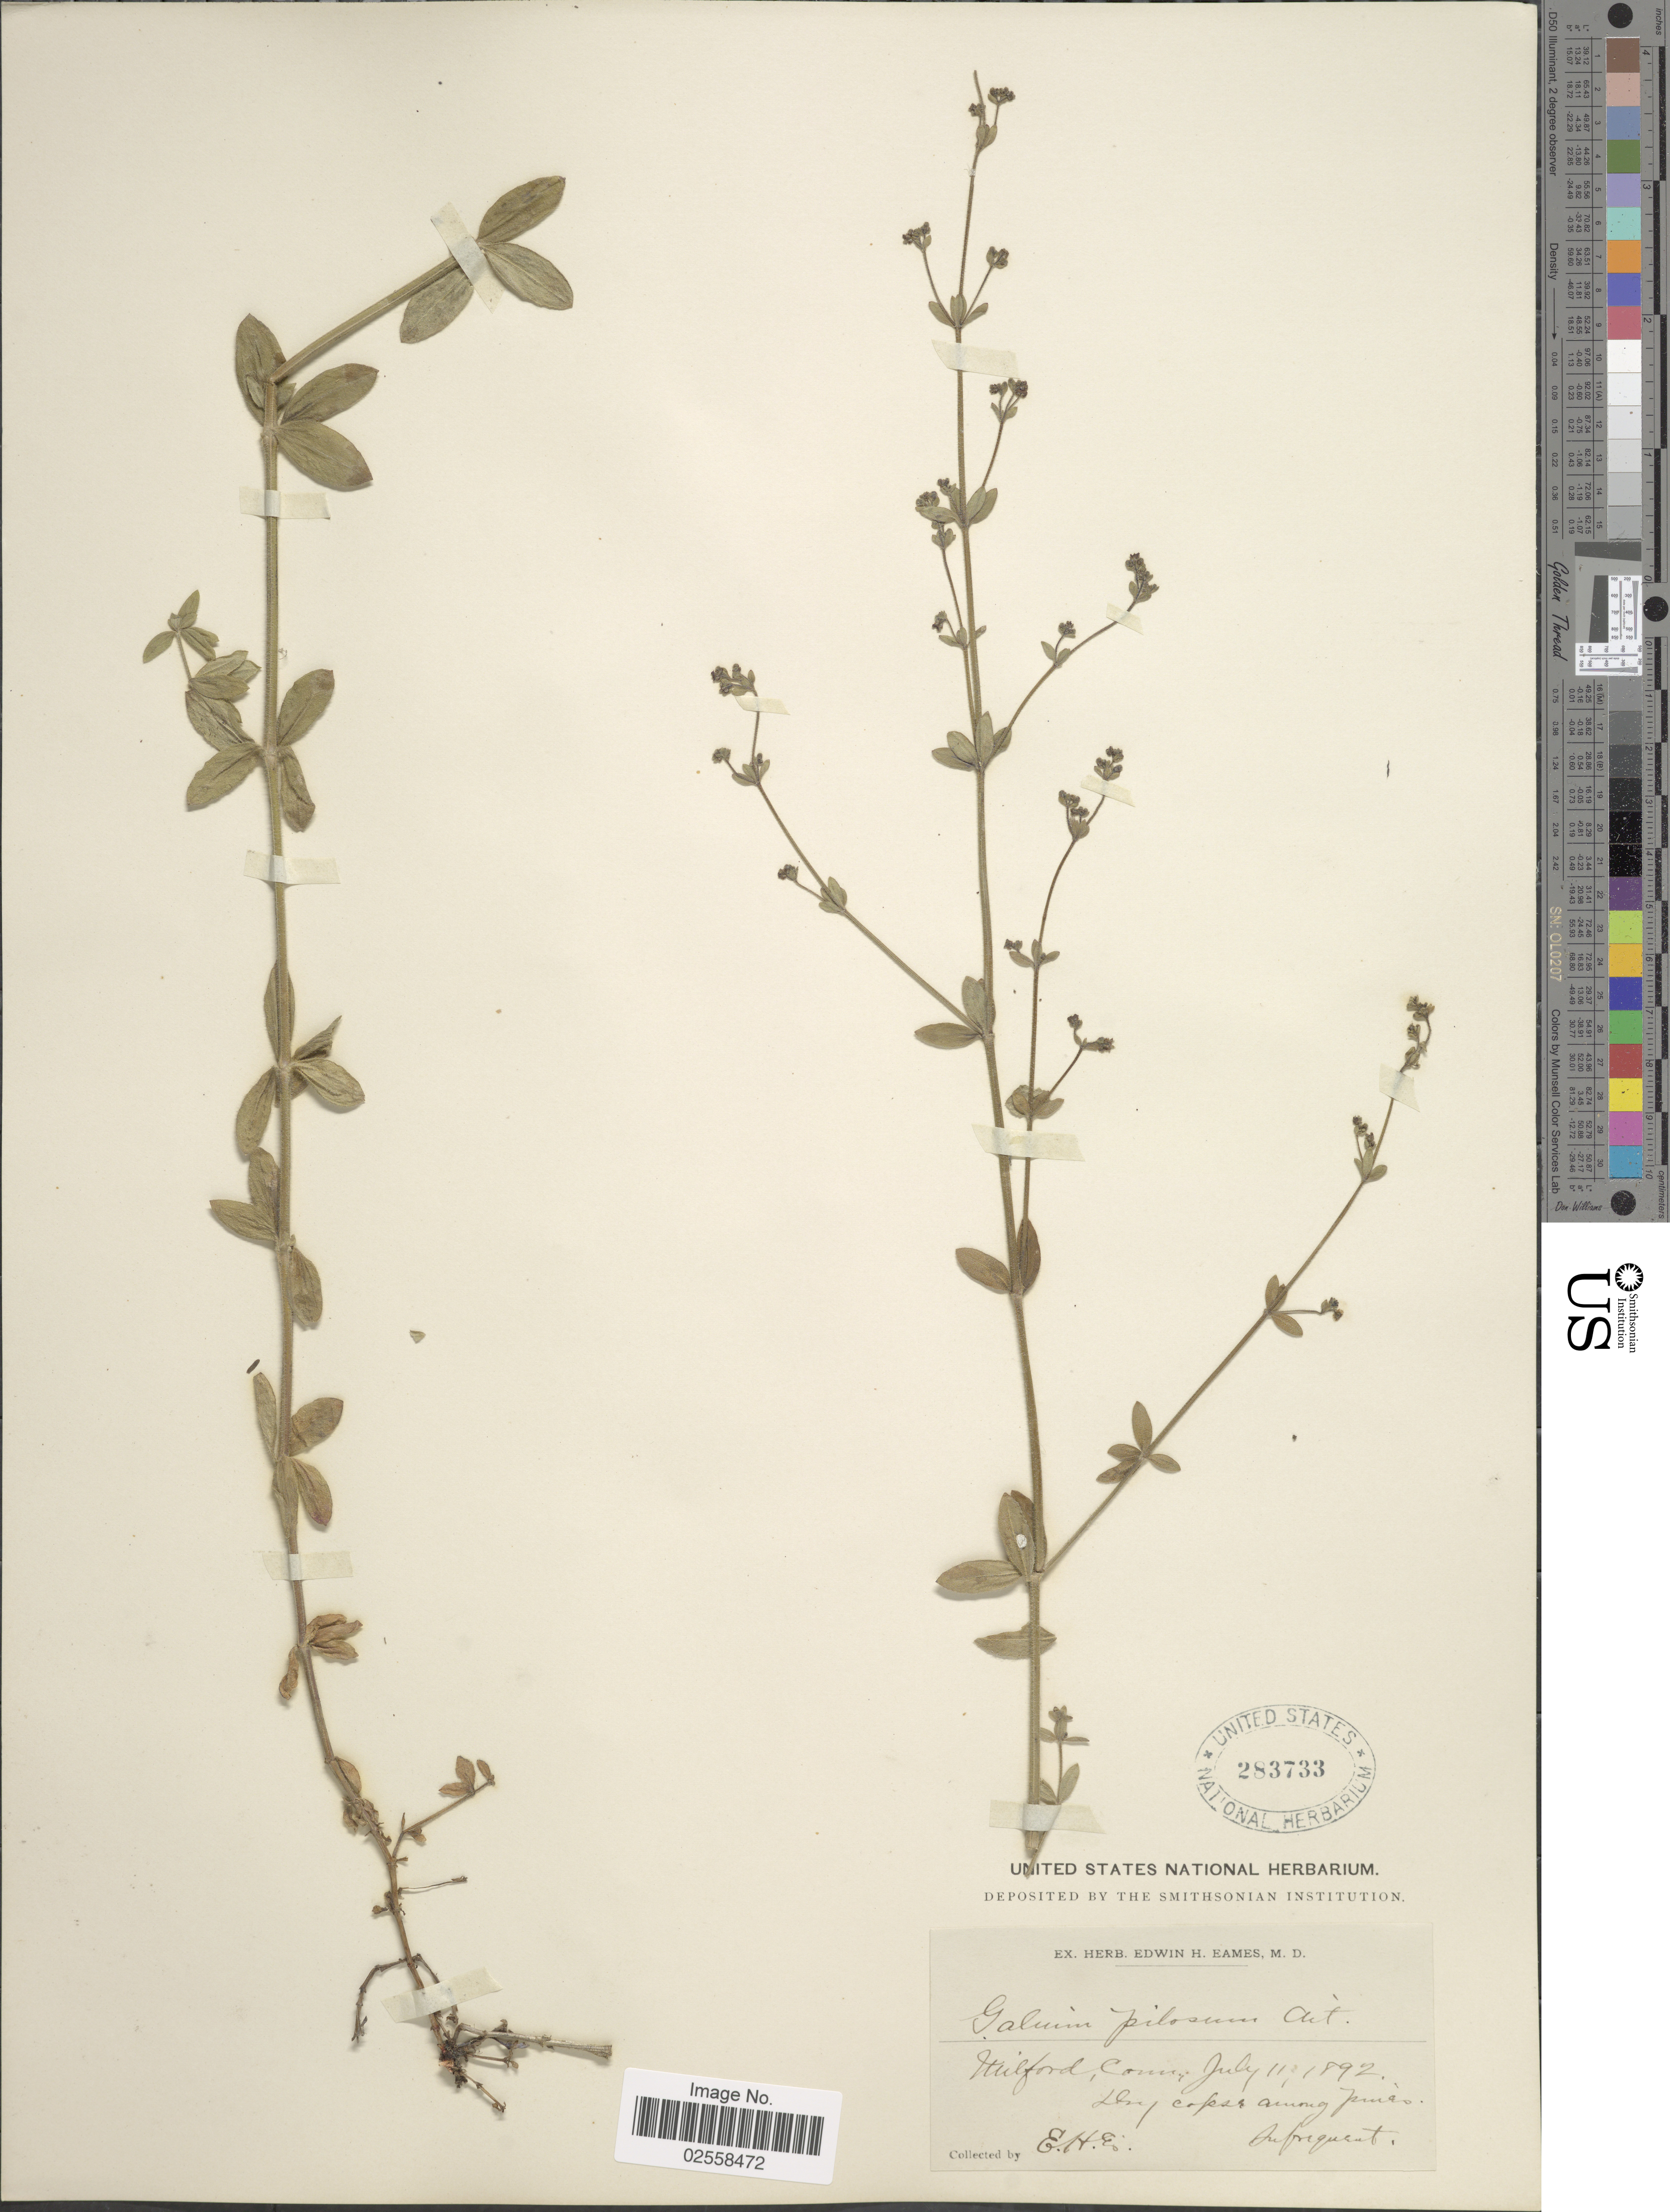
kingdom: Plantae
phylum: Tracheophyta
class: Magnoliopsida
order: Gentianales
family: Rubiaceae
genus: Galium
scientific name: Galium pilosum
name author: Aiton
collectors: E. H. Eames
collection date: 1892-07-11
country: United States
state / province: Connecticut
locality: Milford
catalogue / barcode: US 283733